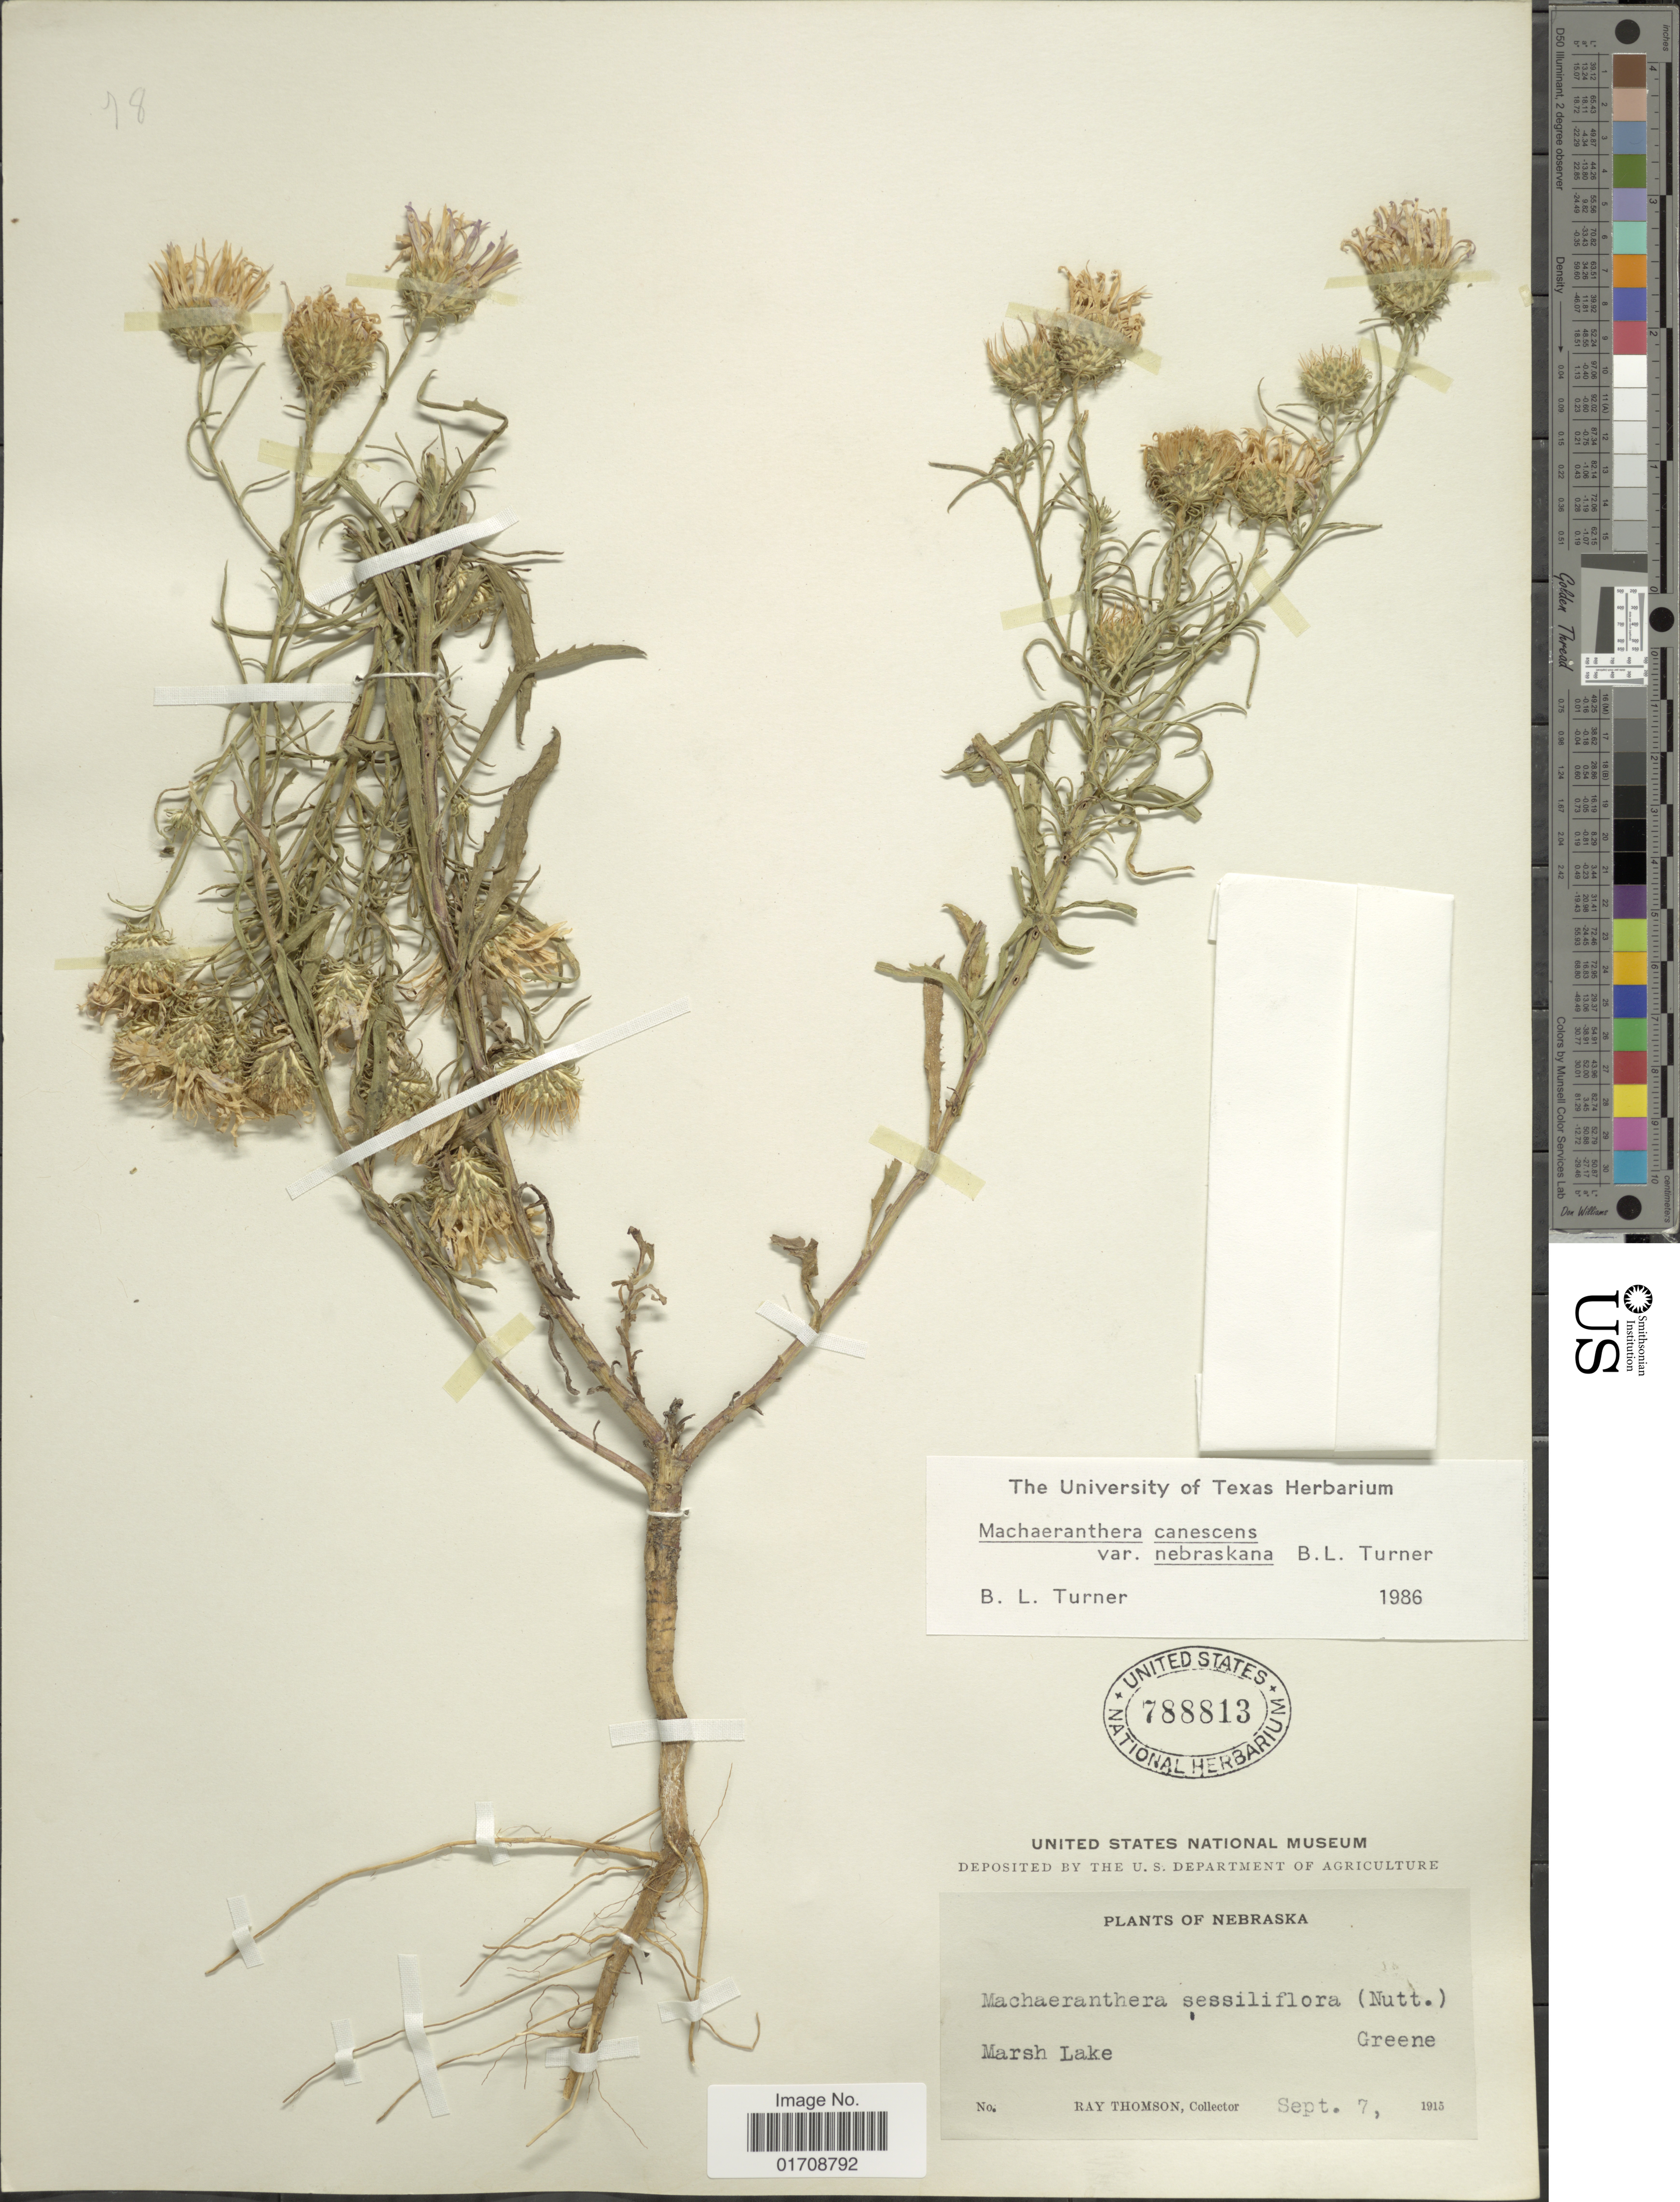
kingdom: Plantae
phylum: Tracheophyta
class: Magnoliopsida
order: Asterales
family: Asteraceae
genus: Machaeranthera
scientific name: Machaeranthera canescens var. nebraskana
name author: B.L. Turner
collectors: R. Thomson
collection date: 1915-09-07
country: United States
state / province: Nebraska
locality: Marsh Lake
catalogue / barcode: US 788813